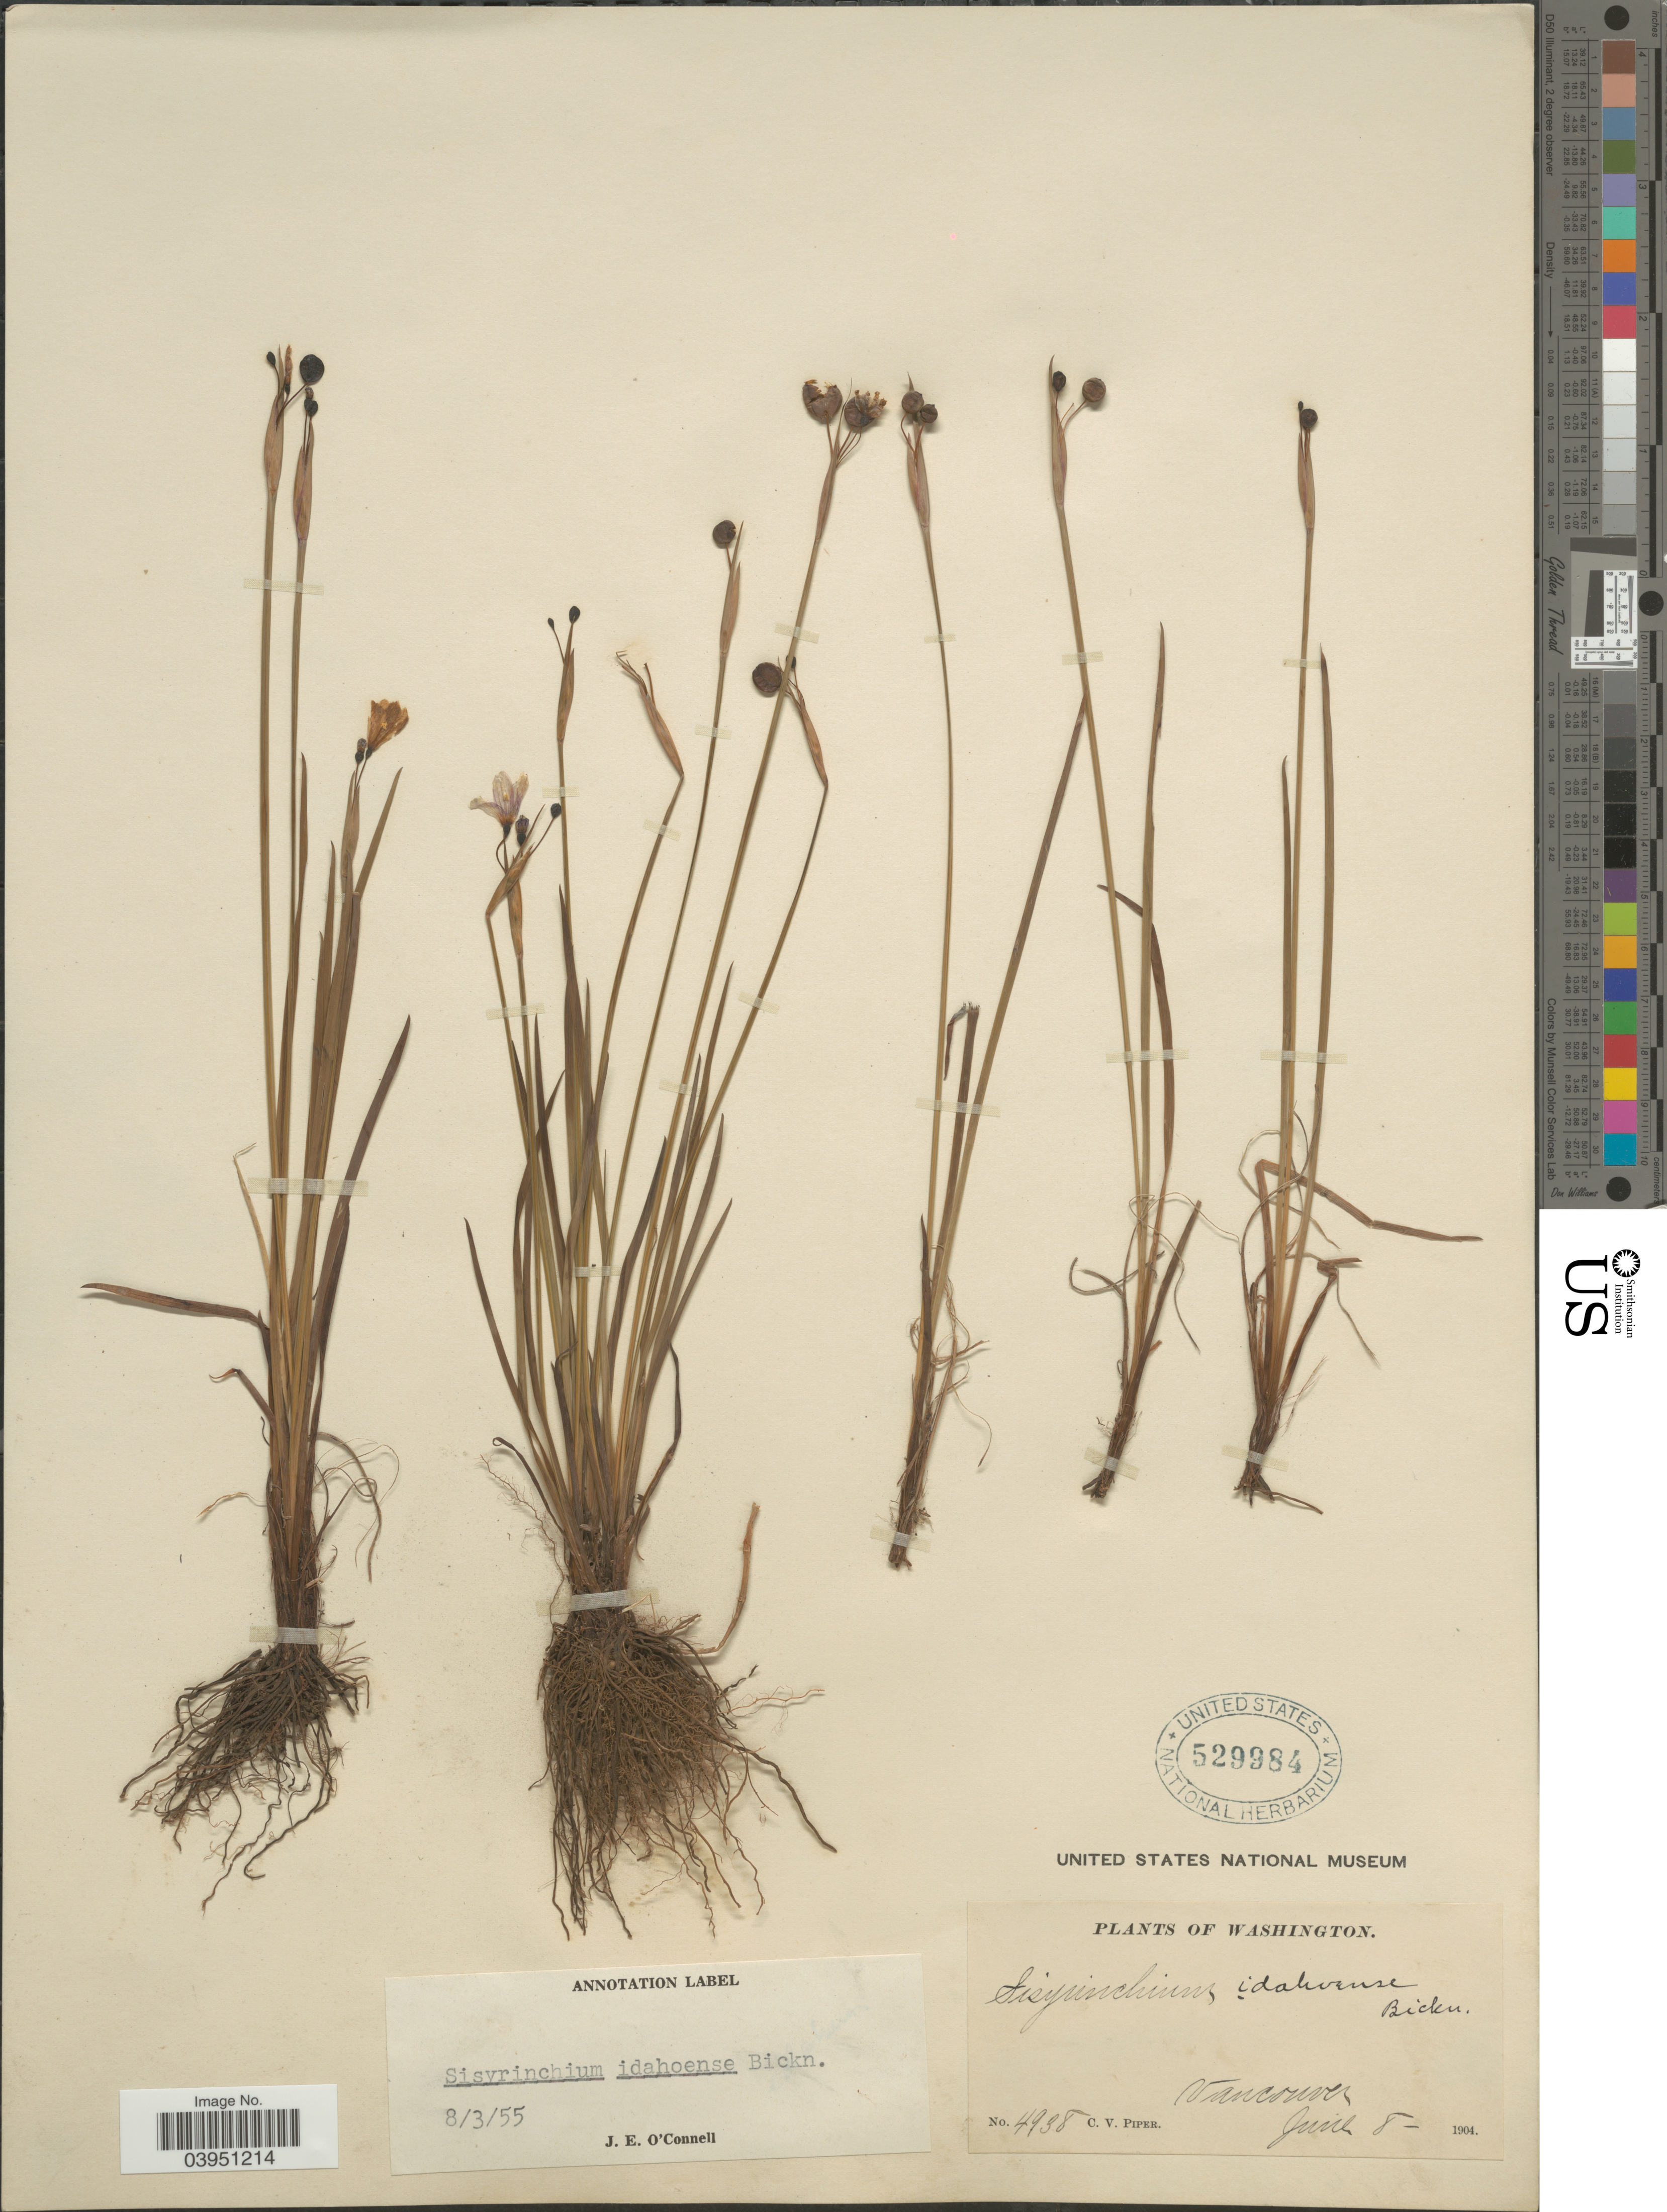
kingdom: Plantae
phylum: Tracheophyta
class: Liliopsida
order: Asparagales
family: Iridaceae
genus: Sisyrinchium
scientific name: Sisyrinchium idahoense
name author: E.P. Bicknell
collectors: C. V. Piper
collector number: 4938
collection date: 1904-06-08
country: United States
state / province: Washington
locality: Vancouver.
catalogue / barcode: US 529984